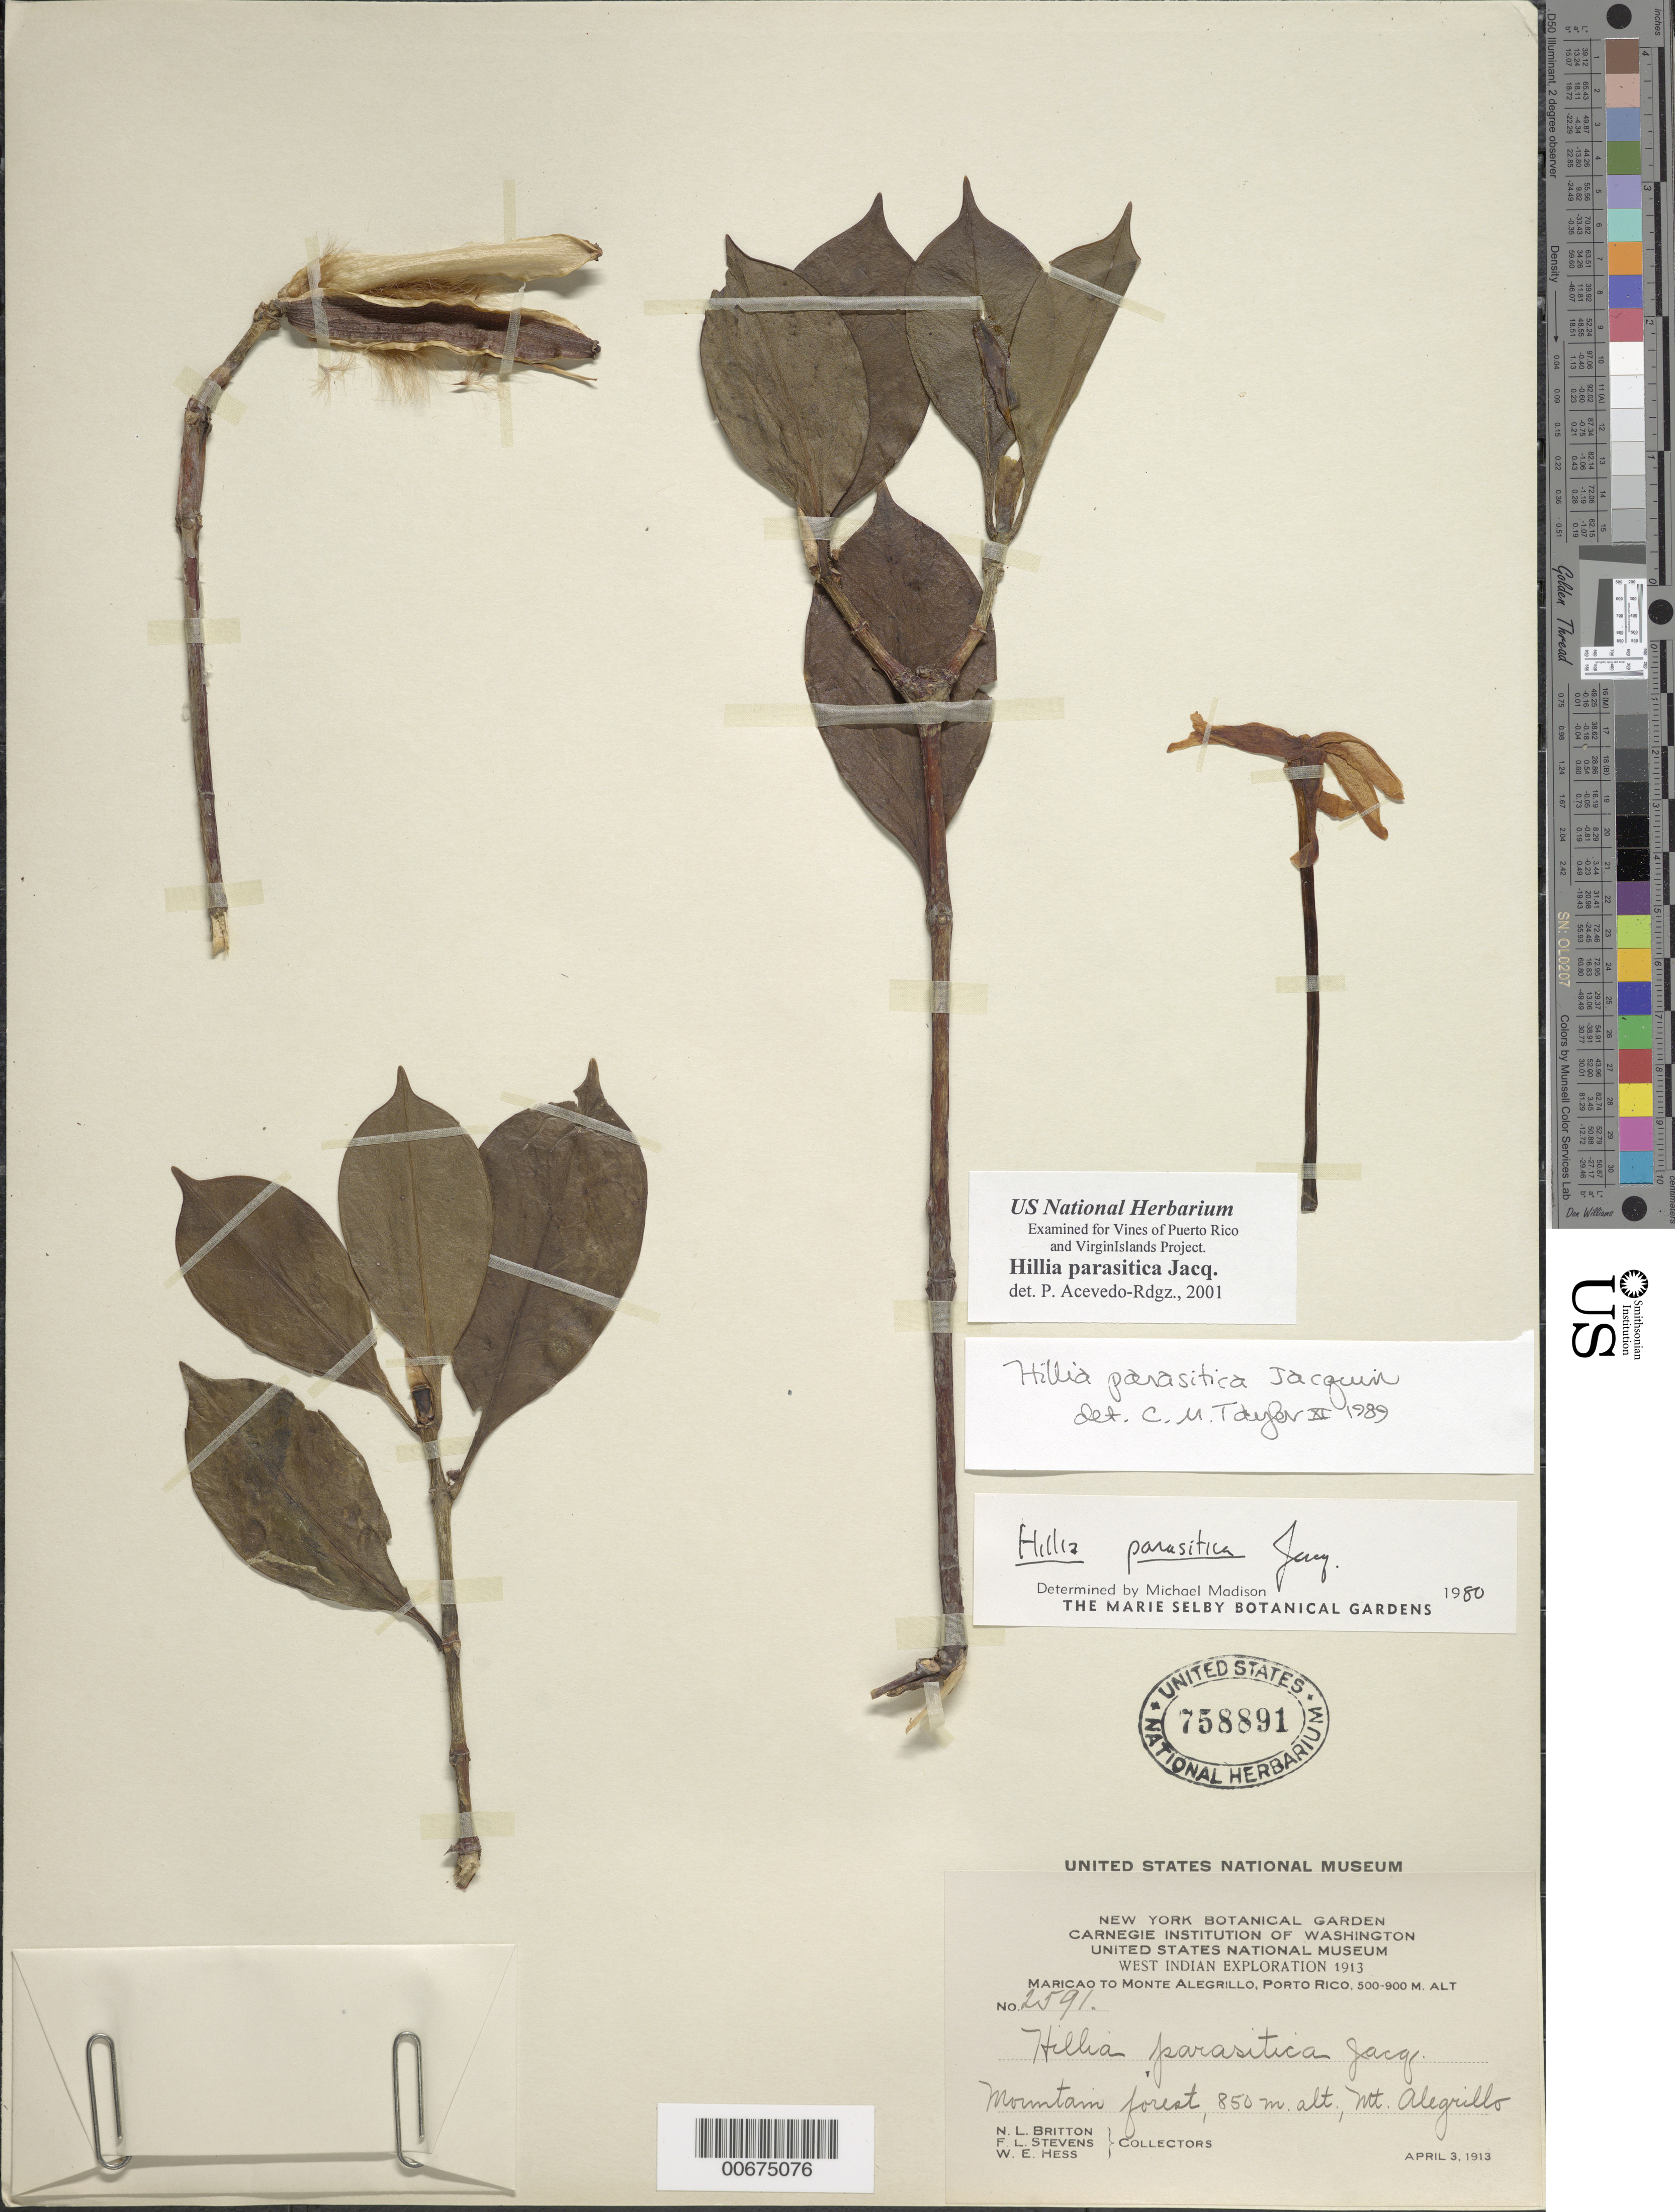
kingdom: Plantae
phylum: Tracheophyta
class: Magnoliopsida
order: Gentianales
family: Rubiaceae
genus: Hillia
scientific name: Hillia parasitica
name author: Jacq.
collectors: N. Britton & et al.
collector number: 2591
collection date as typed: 03 Apr 1913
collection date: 1913-04-03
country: Puerto Rico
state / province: Maricao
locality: Monte Alegrillo. Mountain forest.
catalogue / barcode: US 758891